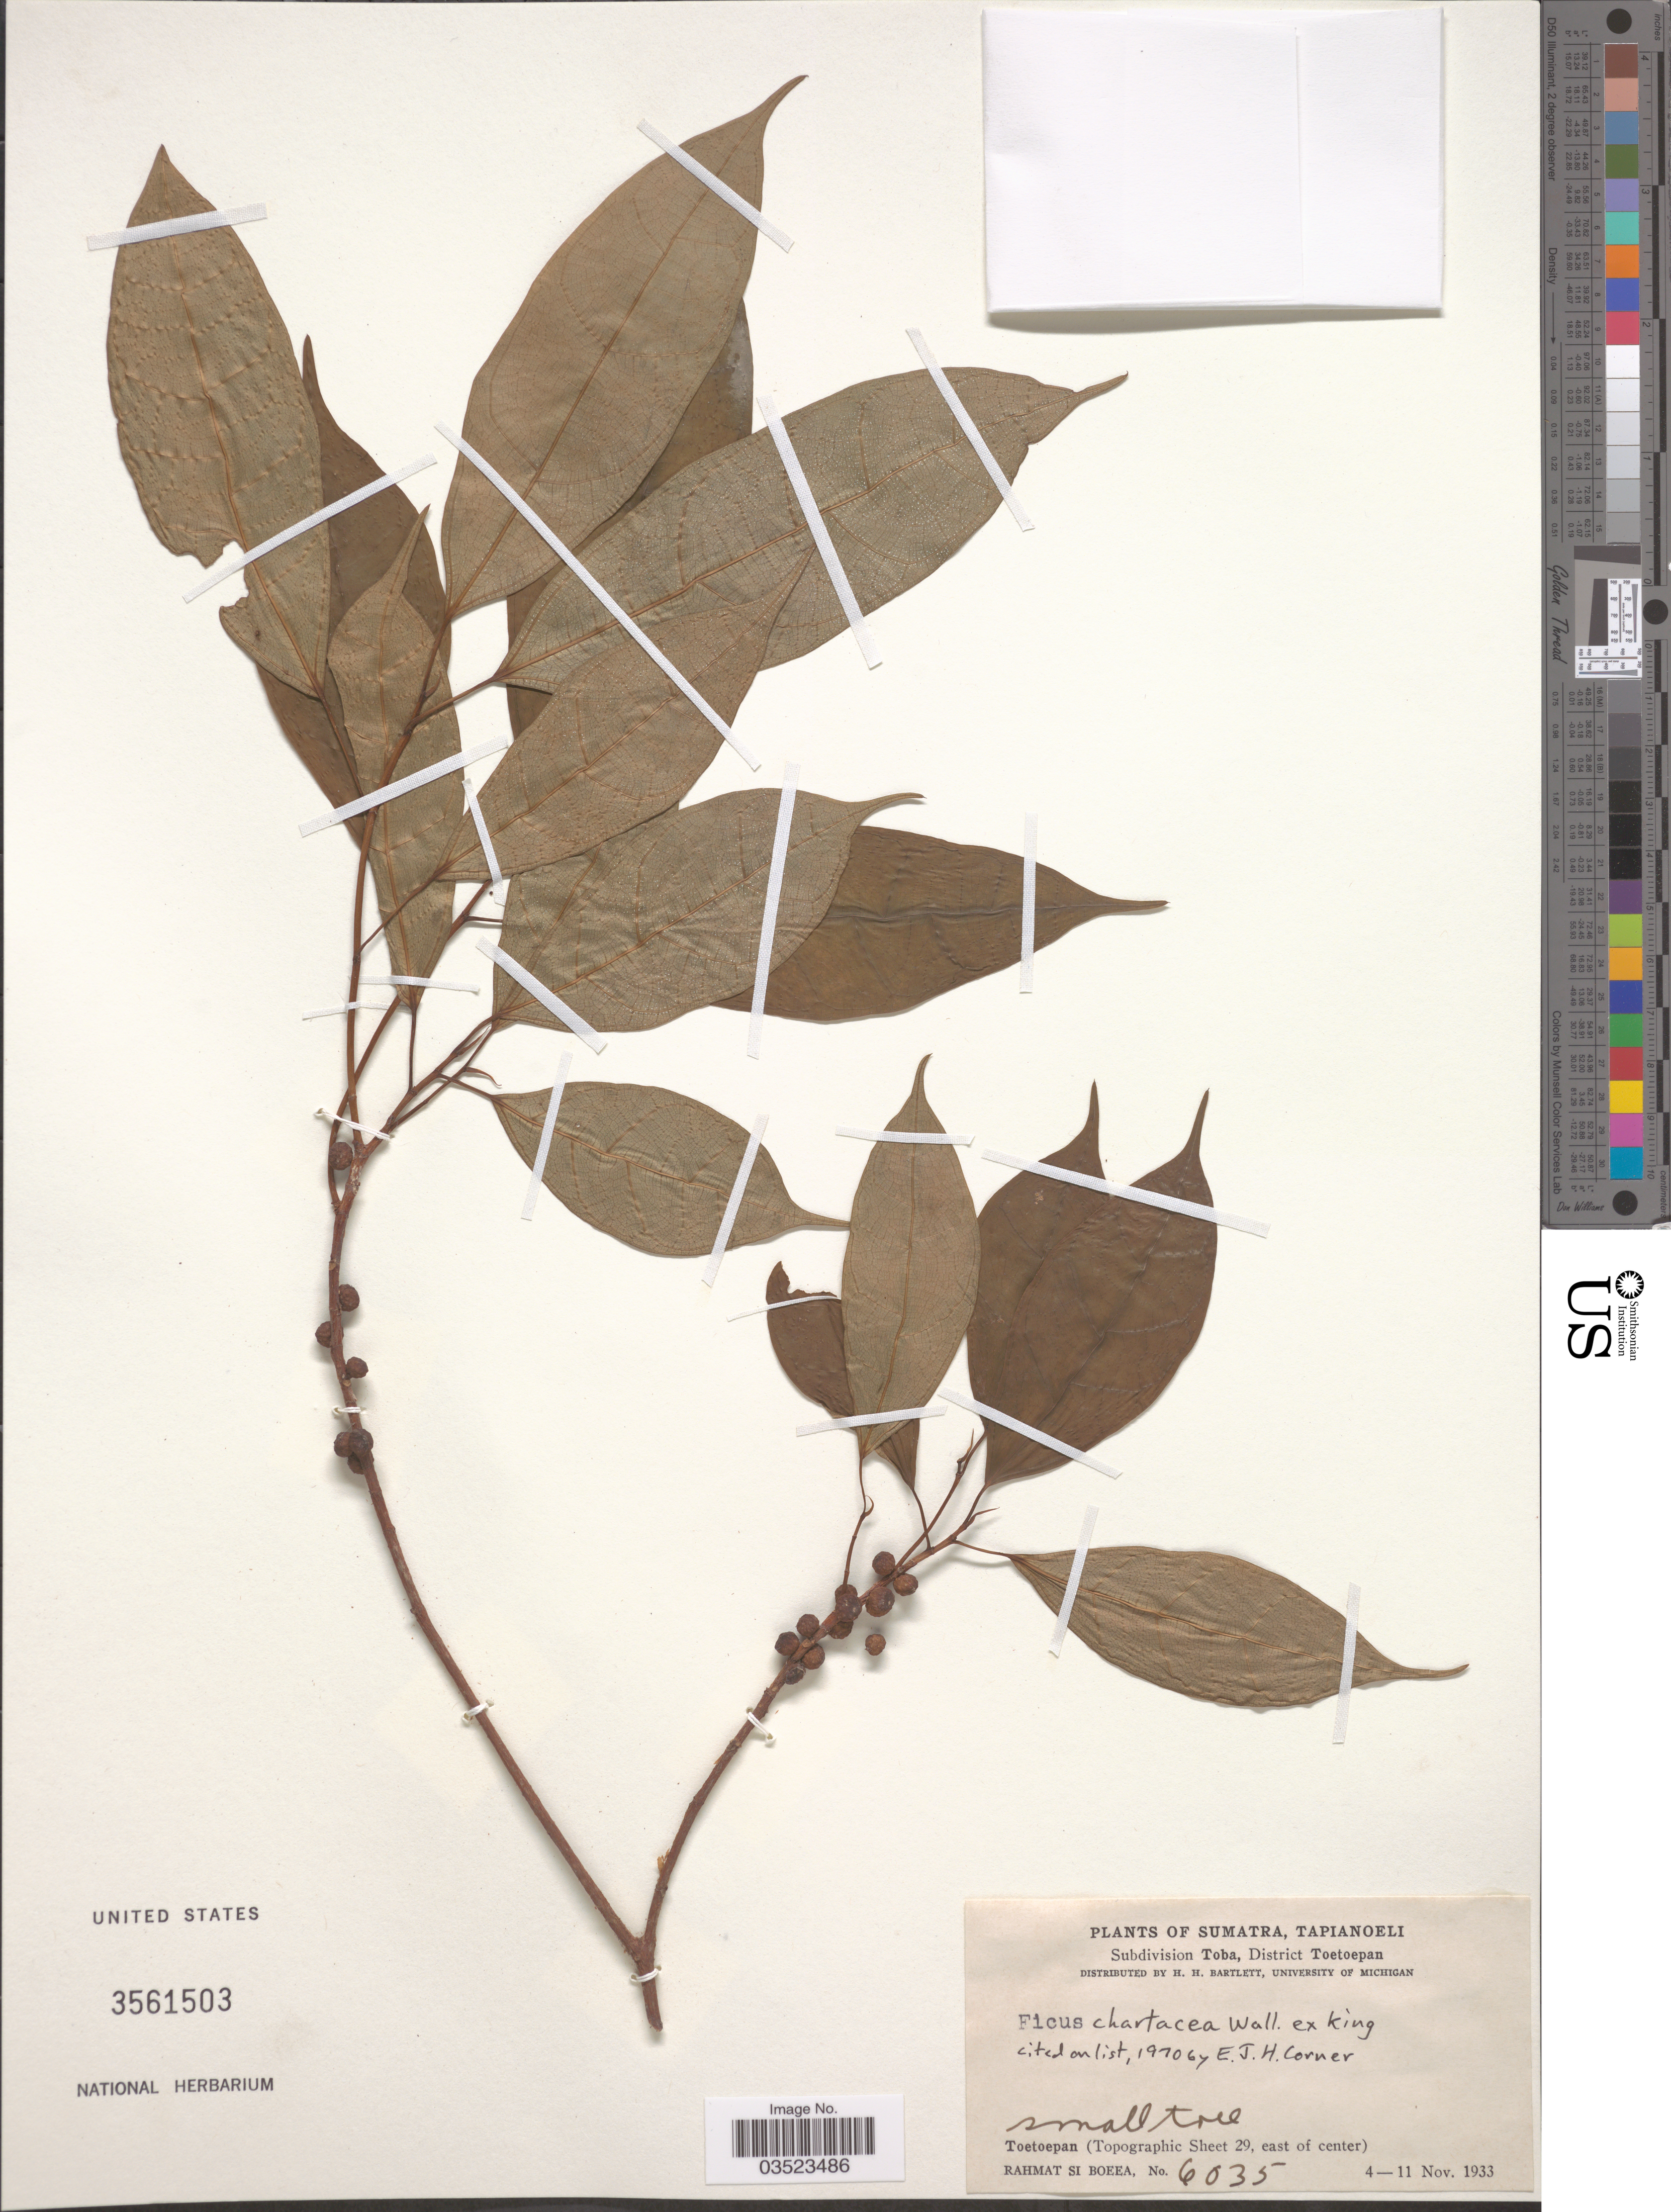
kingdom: Plantae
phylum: Tracheophyta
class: Magnoliopsida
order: Rosales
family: Moraceae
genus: Ficus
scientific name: Ficus chartacea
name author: Wall. ex King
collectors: Rahmat Si Boeea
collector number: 6035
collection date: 1933-11-04/1933-11-11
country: Indonesia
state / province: Sumatra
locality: Tapianoeli. Subdivision Toba, District Toetoepan. Toetoepan (Topographic Sheet 29, east of center).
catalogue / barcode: US 3561503